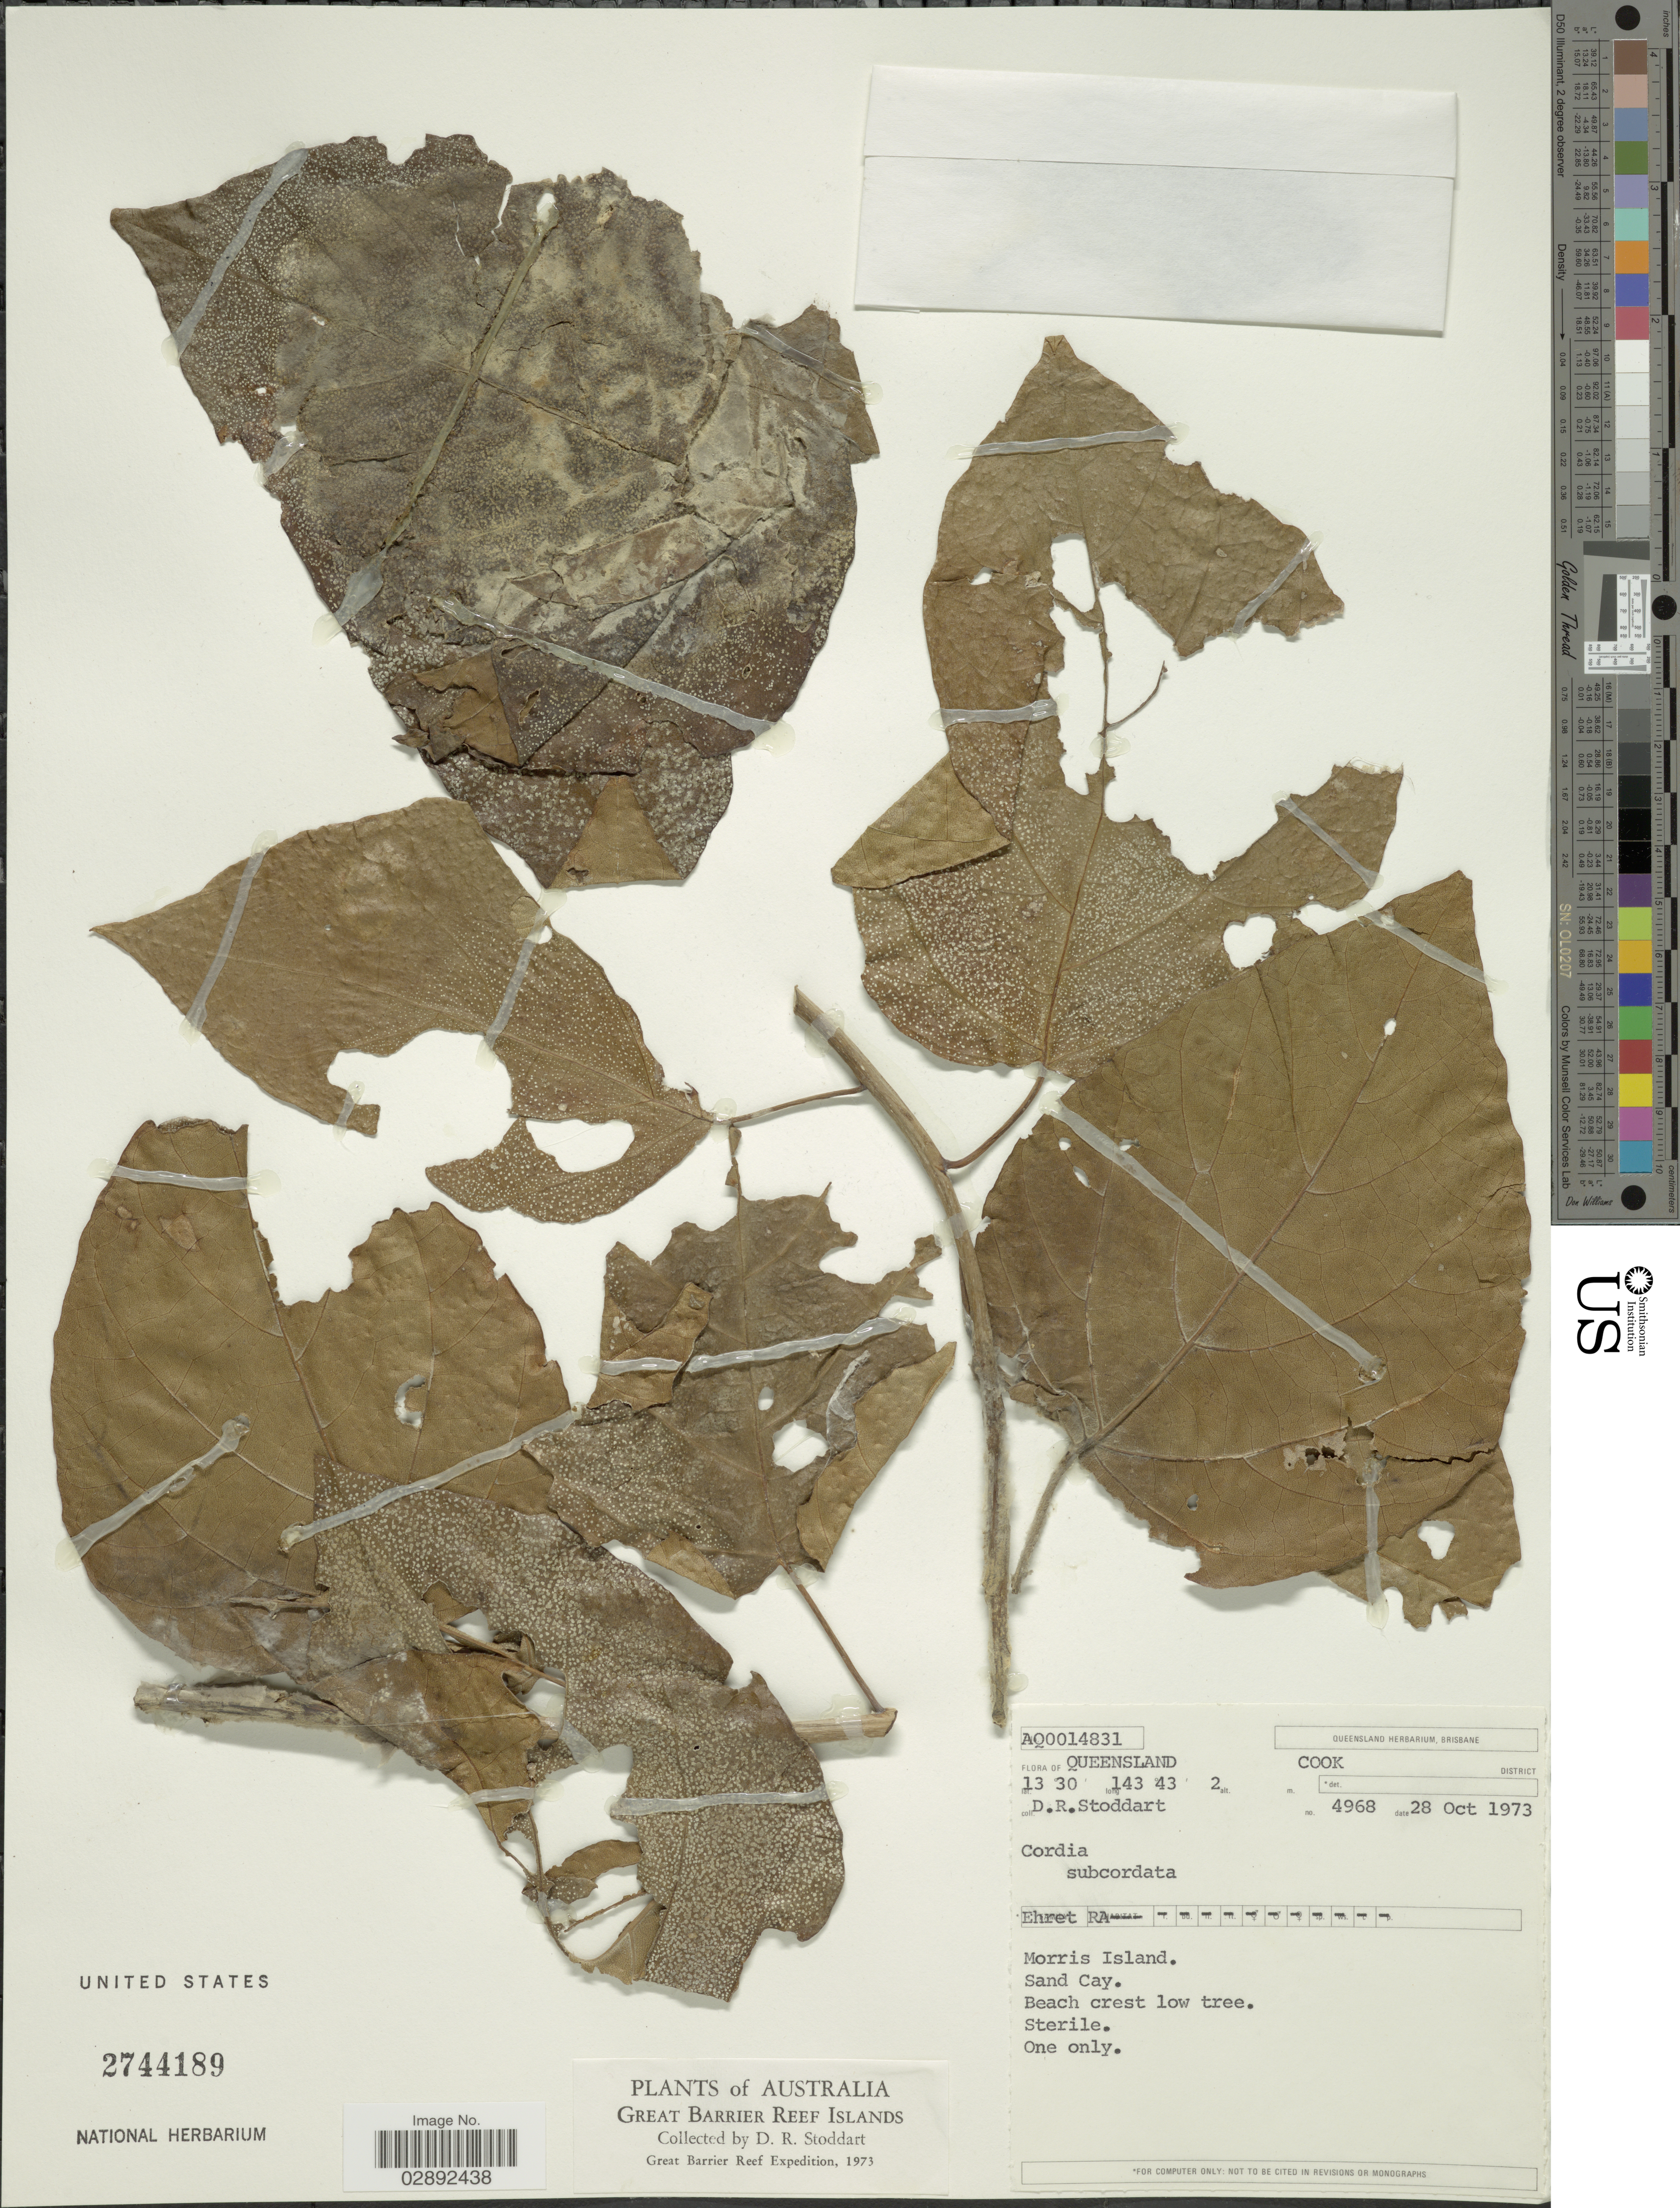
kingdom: Plantae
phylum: Tracheophyta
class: Magnoliopsida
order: Boraginales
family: Cordiaceae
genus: Cordia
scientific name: Cordia subcordata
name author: Lam.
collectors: D. R. Stoddart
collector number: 4968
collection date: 1973-10-28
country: Australia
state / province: Queensland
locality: Cook District. Morris Island. Great Barrier Reef Islands.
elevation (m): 2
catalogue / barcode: US 2744189